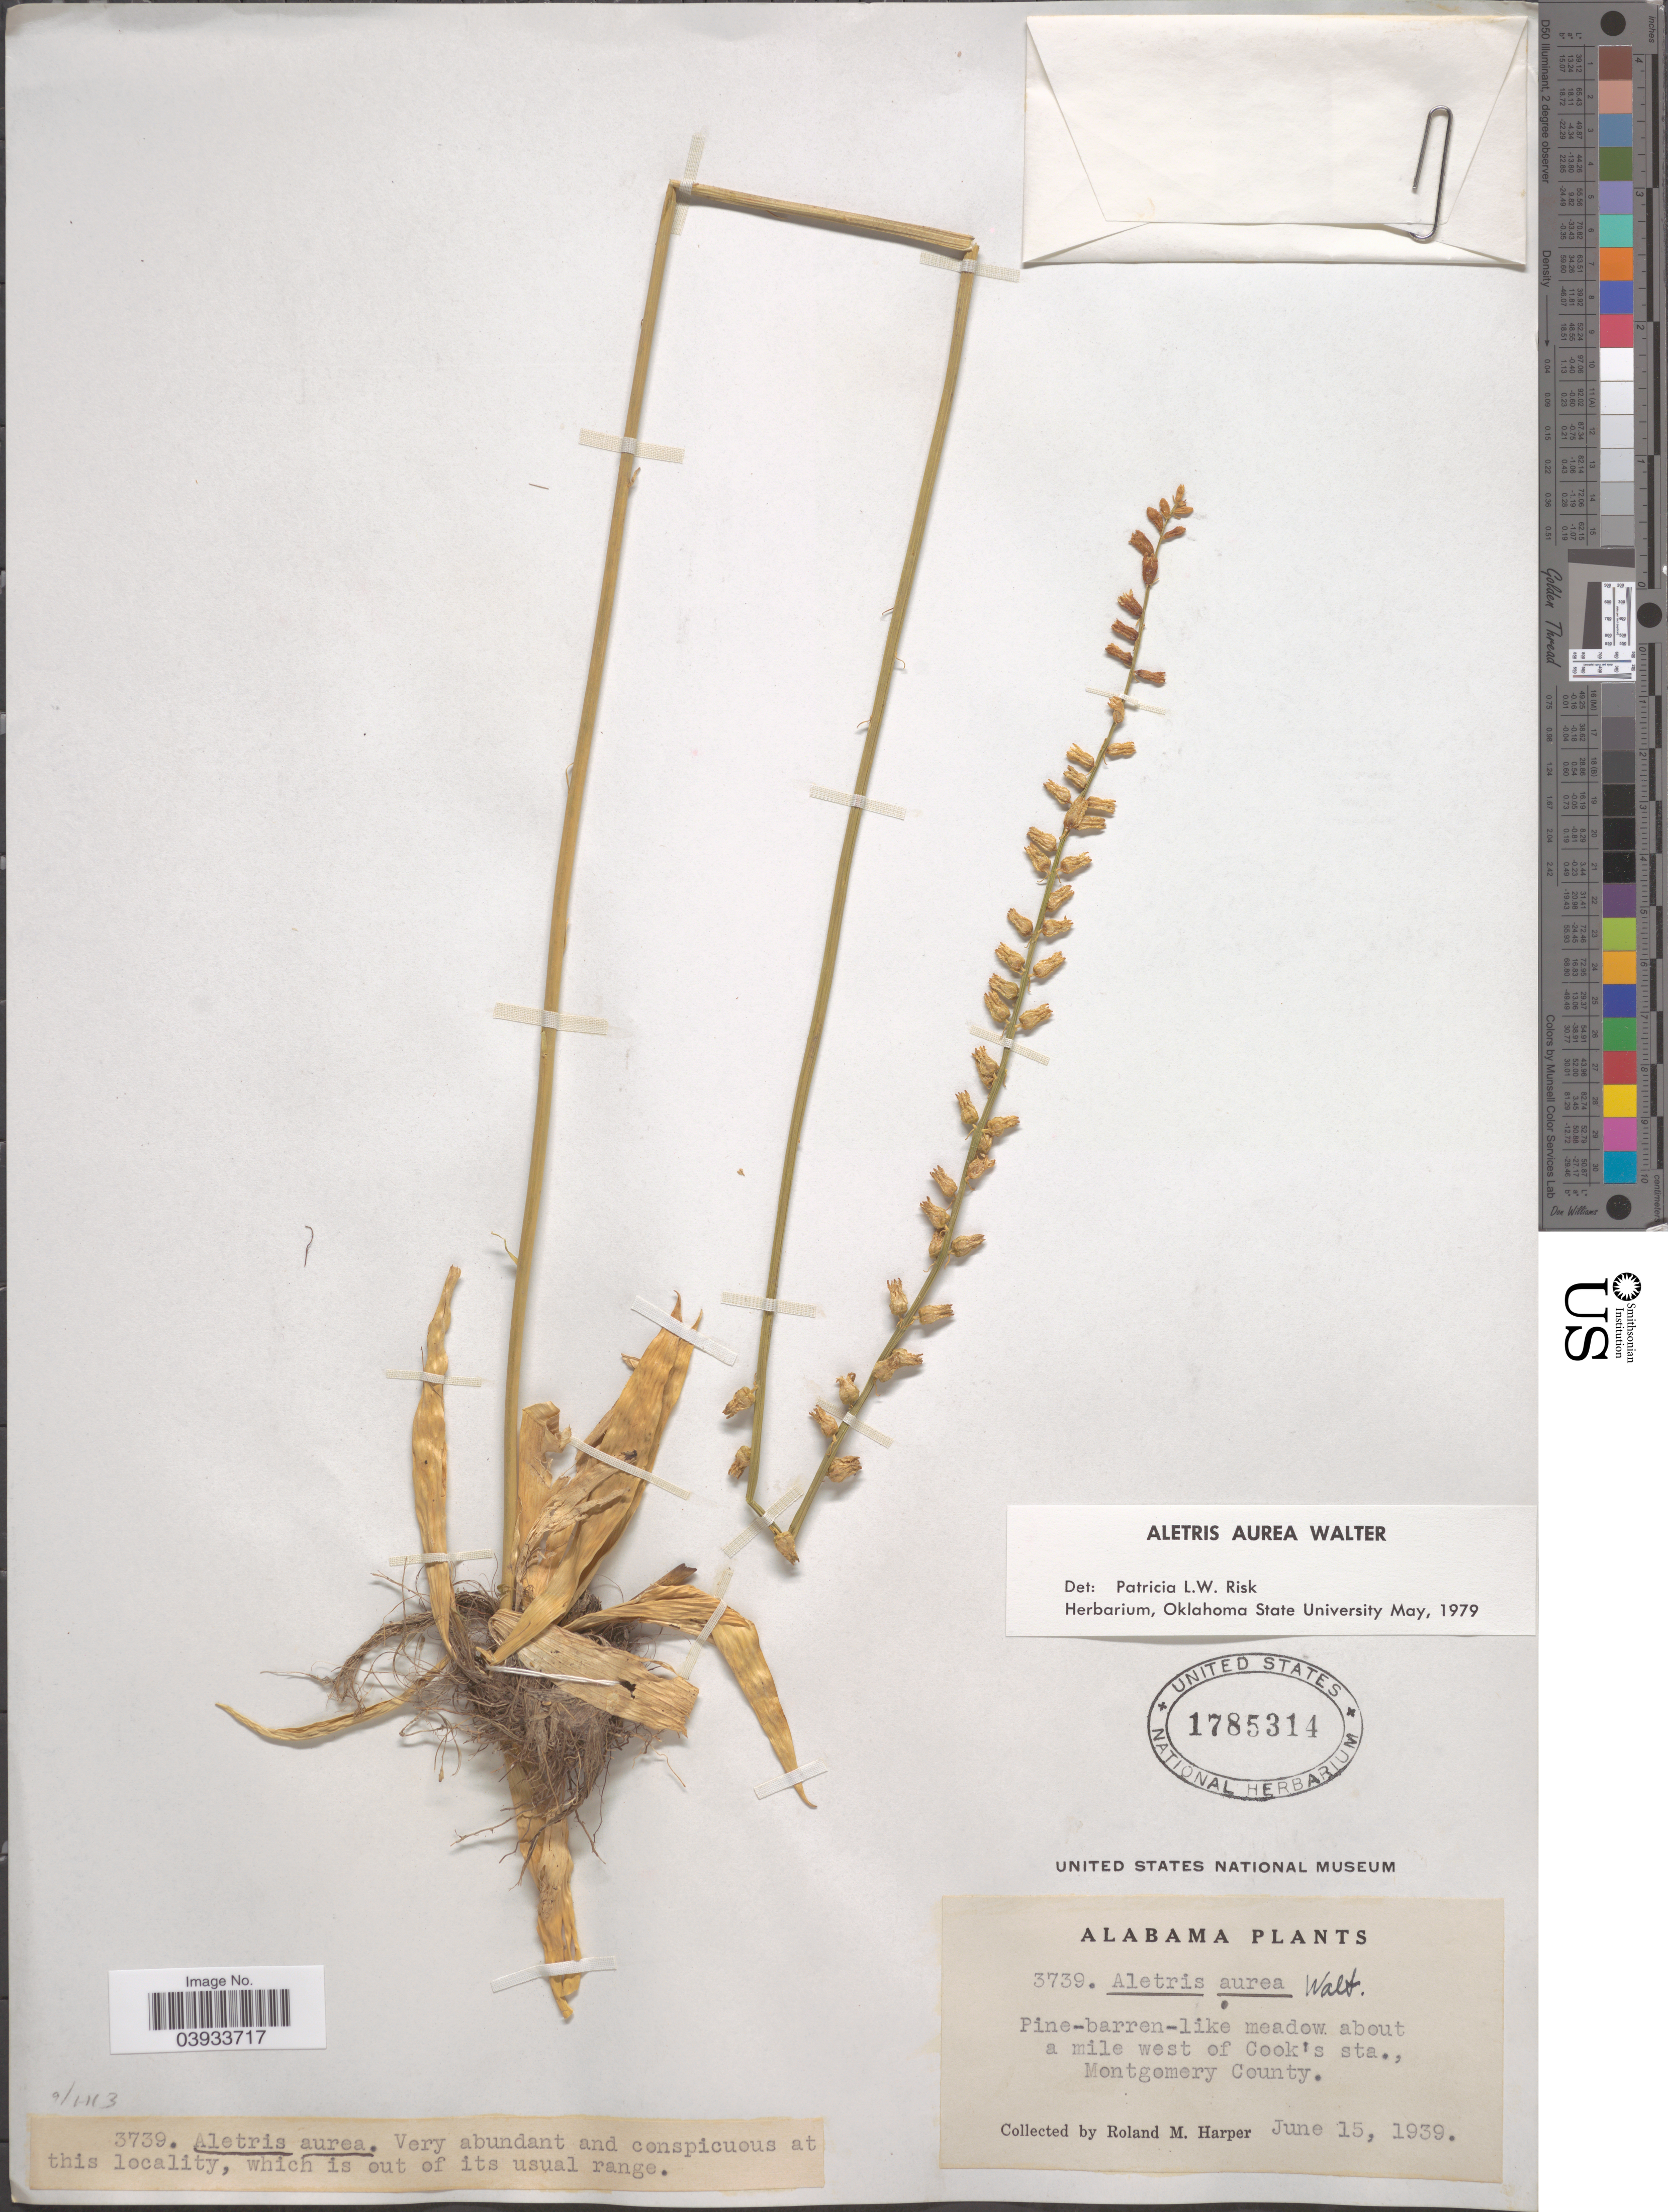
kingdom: Plantae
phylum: Tracheophyta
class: Liliopsida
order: Dioscoreales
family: Nartheciaceae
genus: Aletris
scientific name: Aletris aurea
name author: Walter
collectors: R. M. Harper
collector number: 3739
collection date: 1939-06-15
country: United States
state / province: Alabama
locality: A mile west of Cook's sta., Montgomery County.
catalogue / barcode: US 1785314